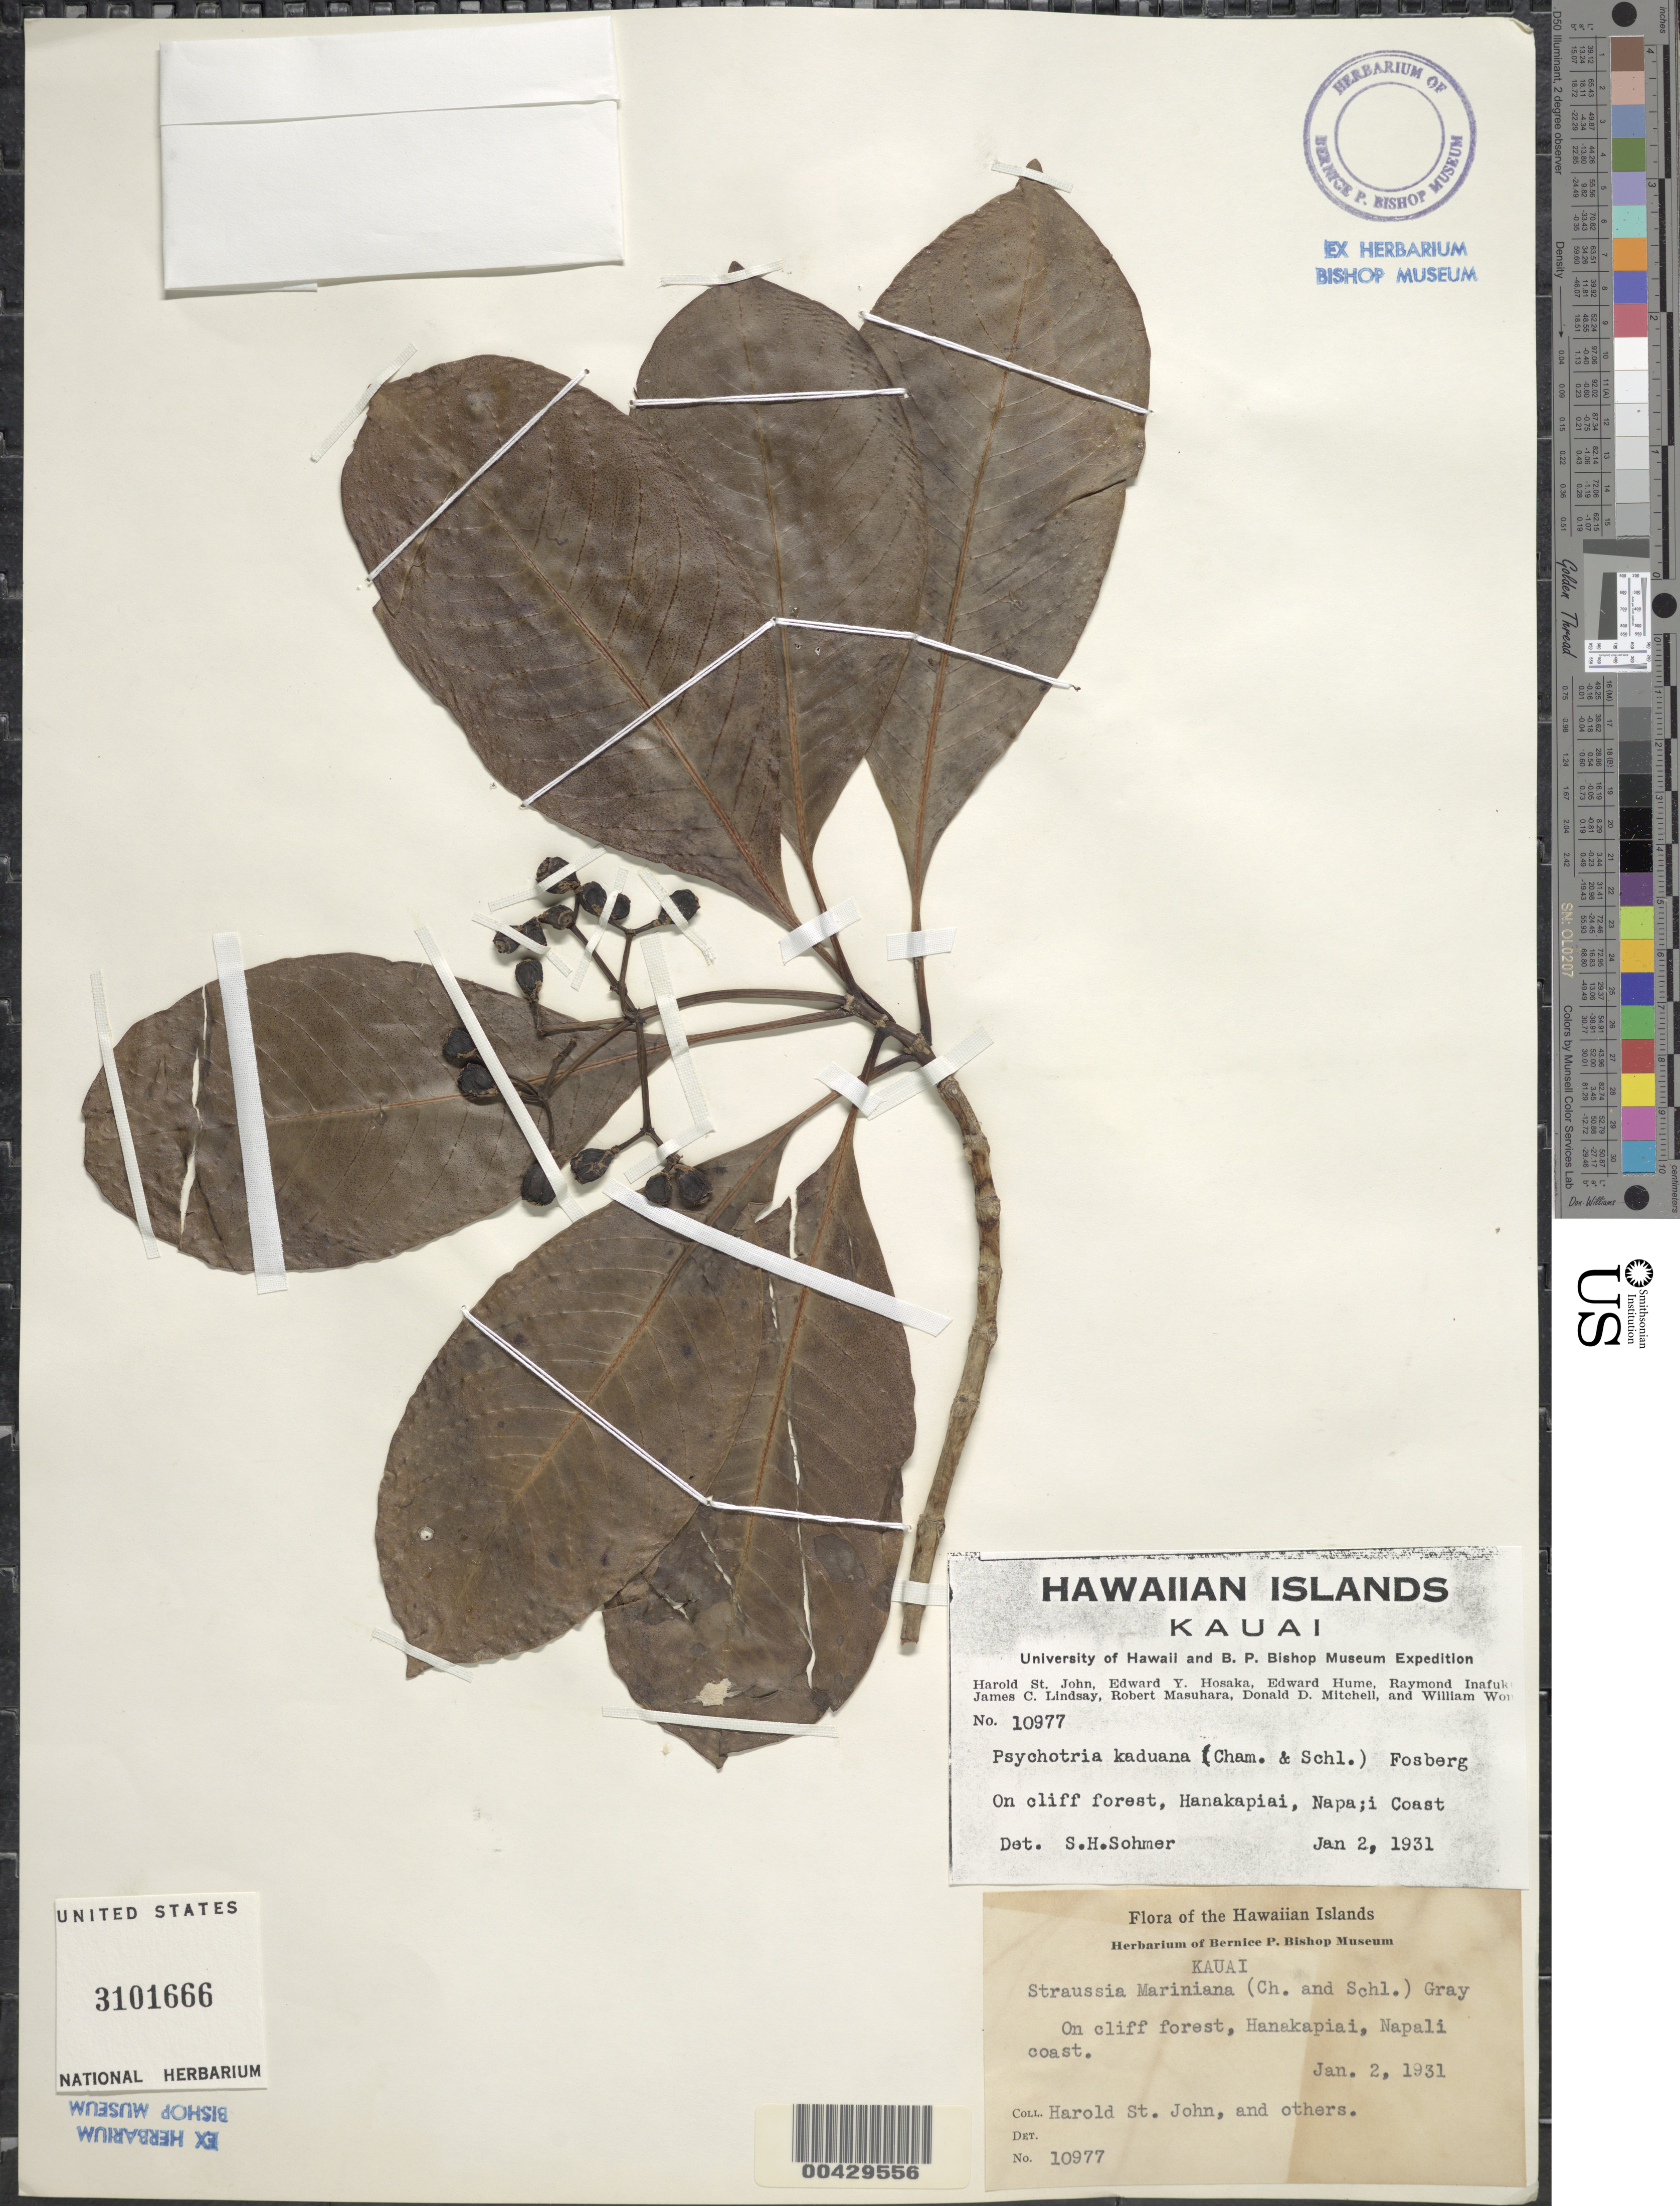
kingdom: Plantae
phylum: Tracheophyta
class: Magnoliopsida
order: Gentianales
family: Rubiaceae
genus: Psychotria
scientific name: Psychotria kaduana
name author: (Cham. & Schltdl.) Fosberg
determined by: Sohmer, S. H.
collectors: H. St. John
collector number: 10977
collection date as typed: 2 Jan 1931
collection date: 1931-01-02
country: United States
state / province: Hawaii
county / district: Kauai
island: Kaua'i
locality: Hanakapiai, Napali coast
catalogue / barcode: US 3101666